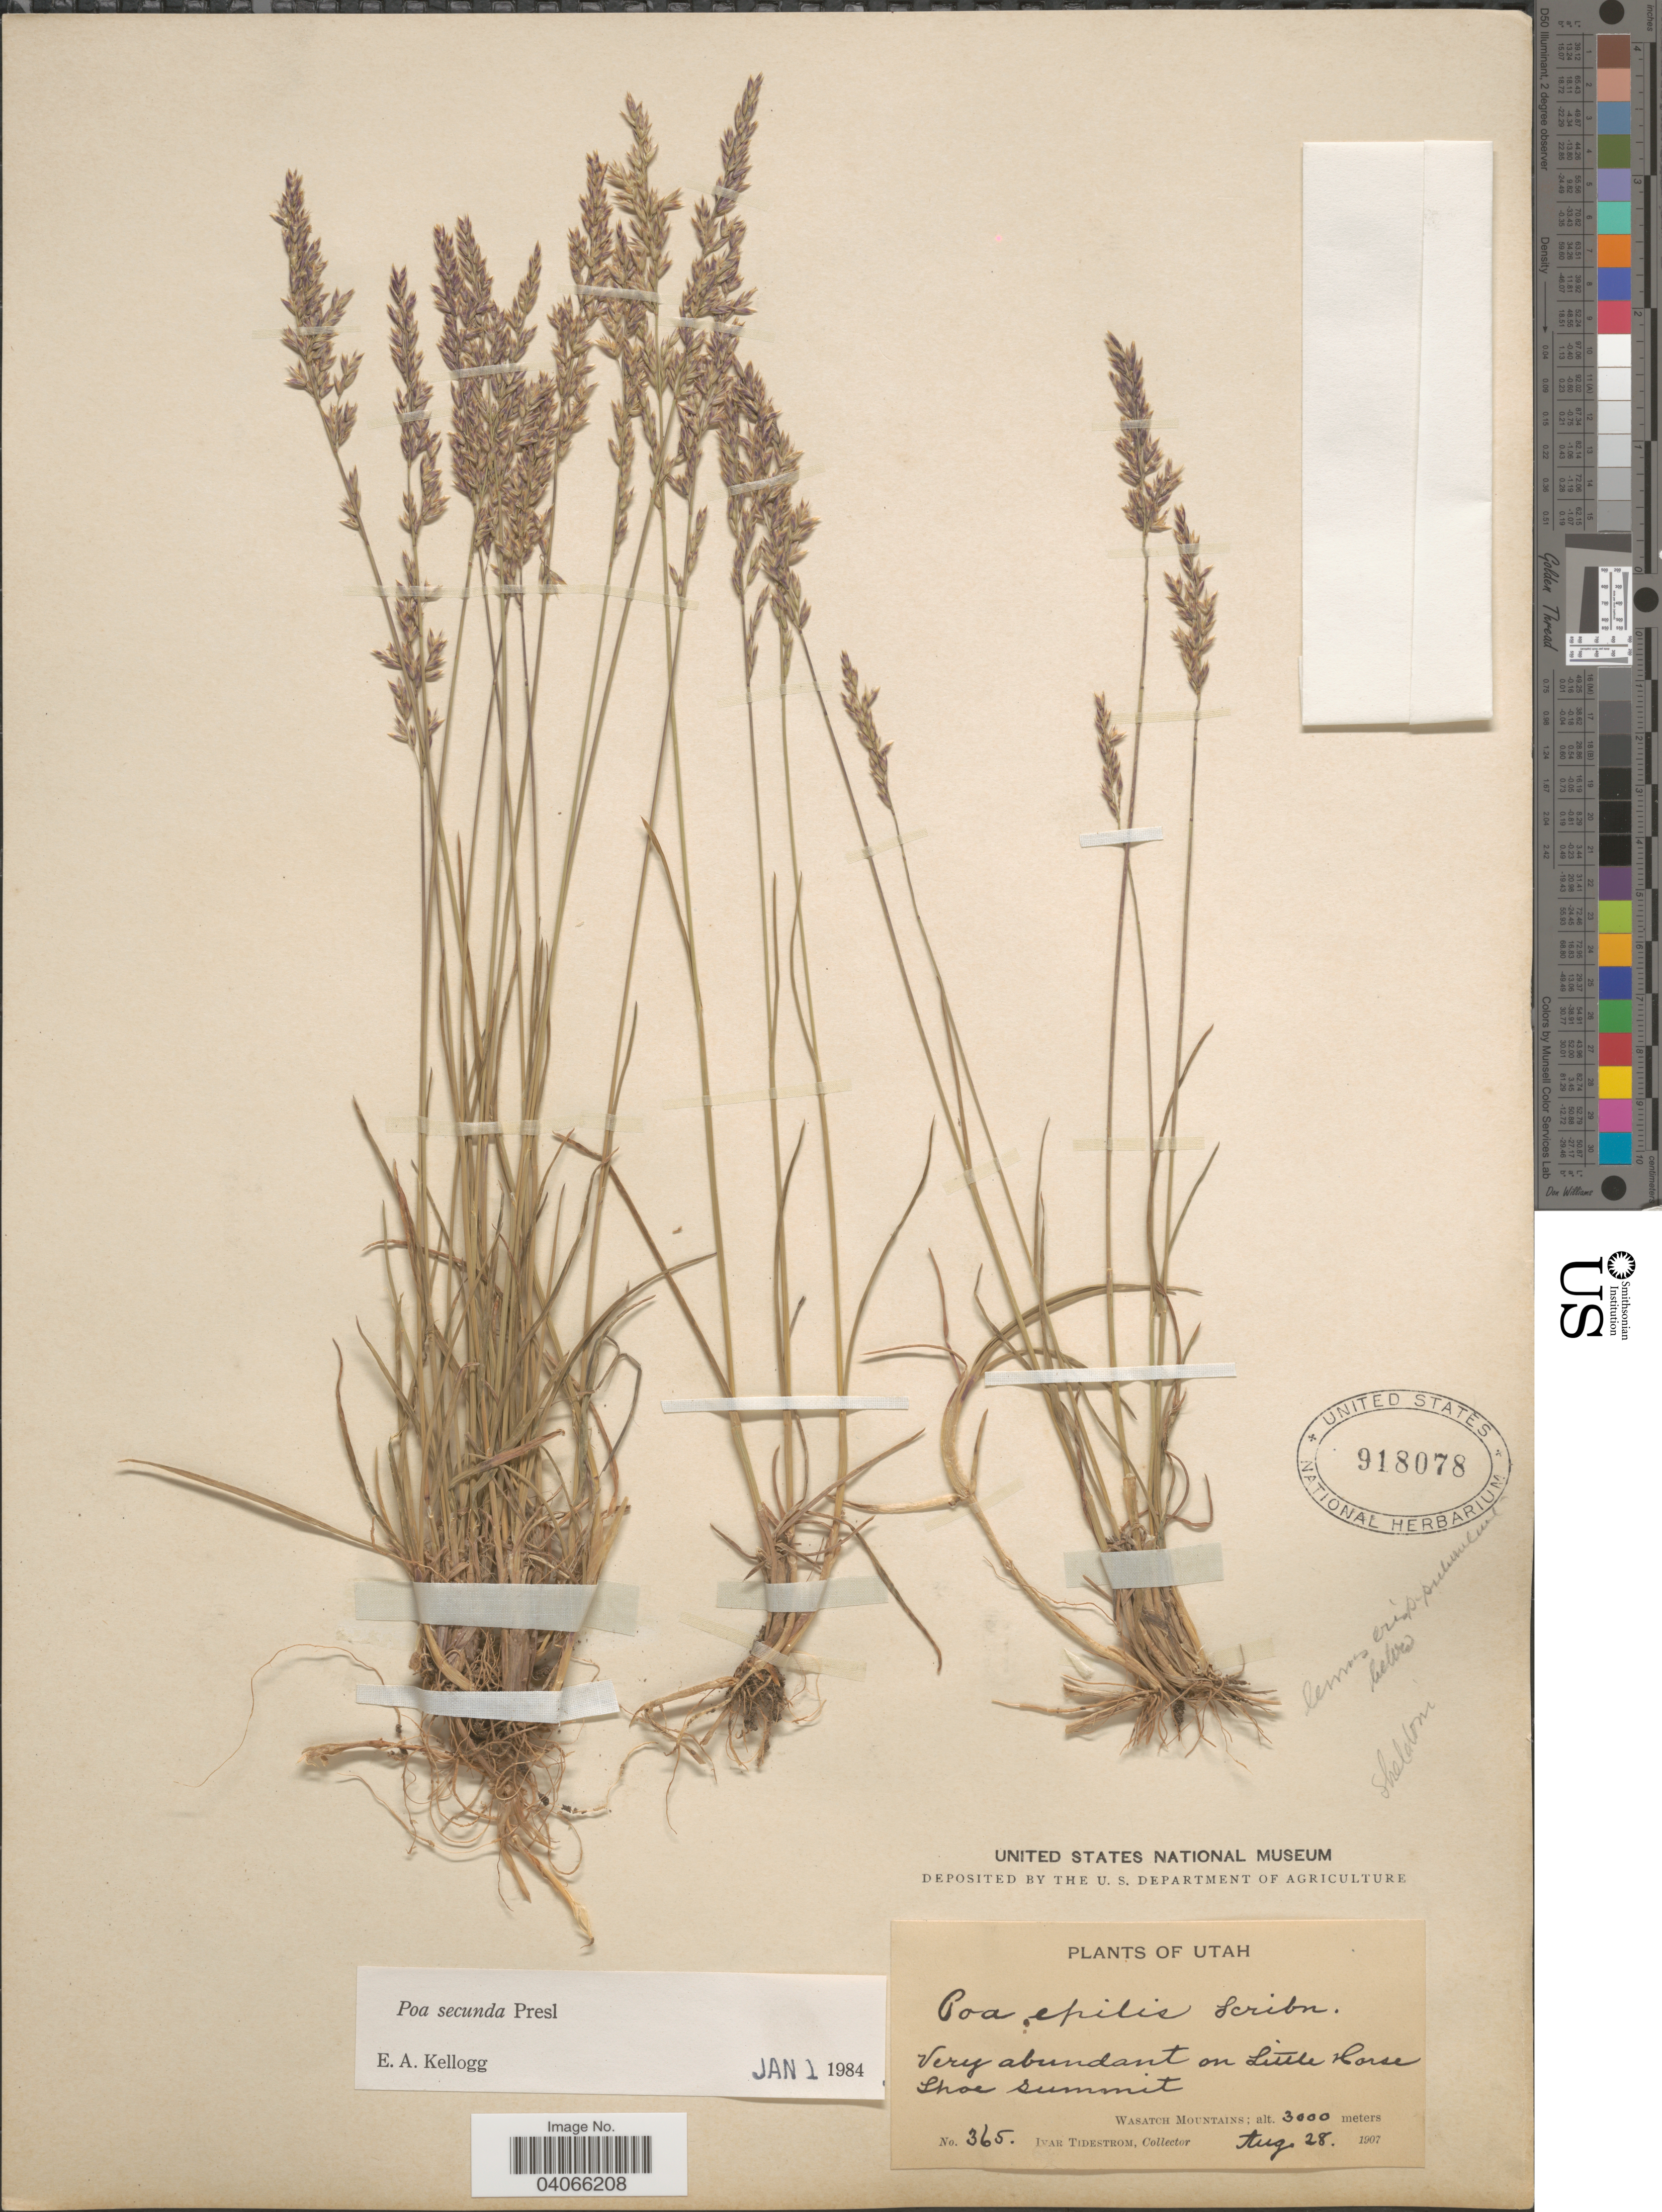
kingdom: Plantae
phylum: Tracheophyta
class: Liliopsida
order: Poales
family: Poaceae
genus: Poa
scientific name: Poa secunda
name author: J. Presl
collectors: I. F. Tidestrom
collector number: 365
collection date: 1907-08-28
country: United States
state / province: Utah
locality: Very abundant on Little Horse Shoe Summit. Wasatch Mountains.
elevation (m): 3000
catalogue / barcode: US 918078